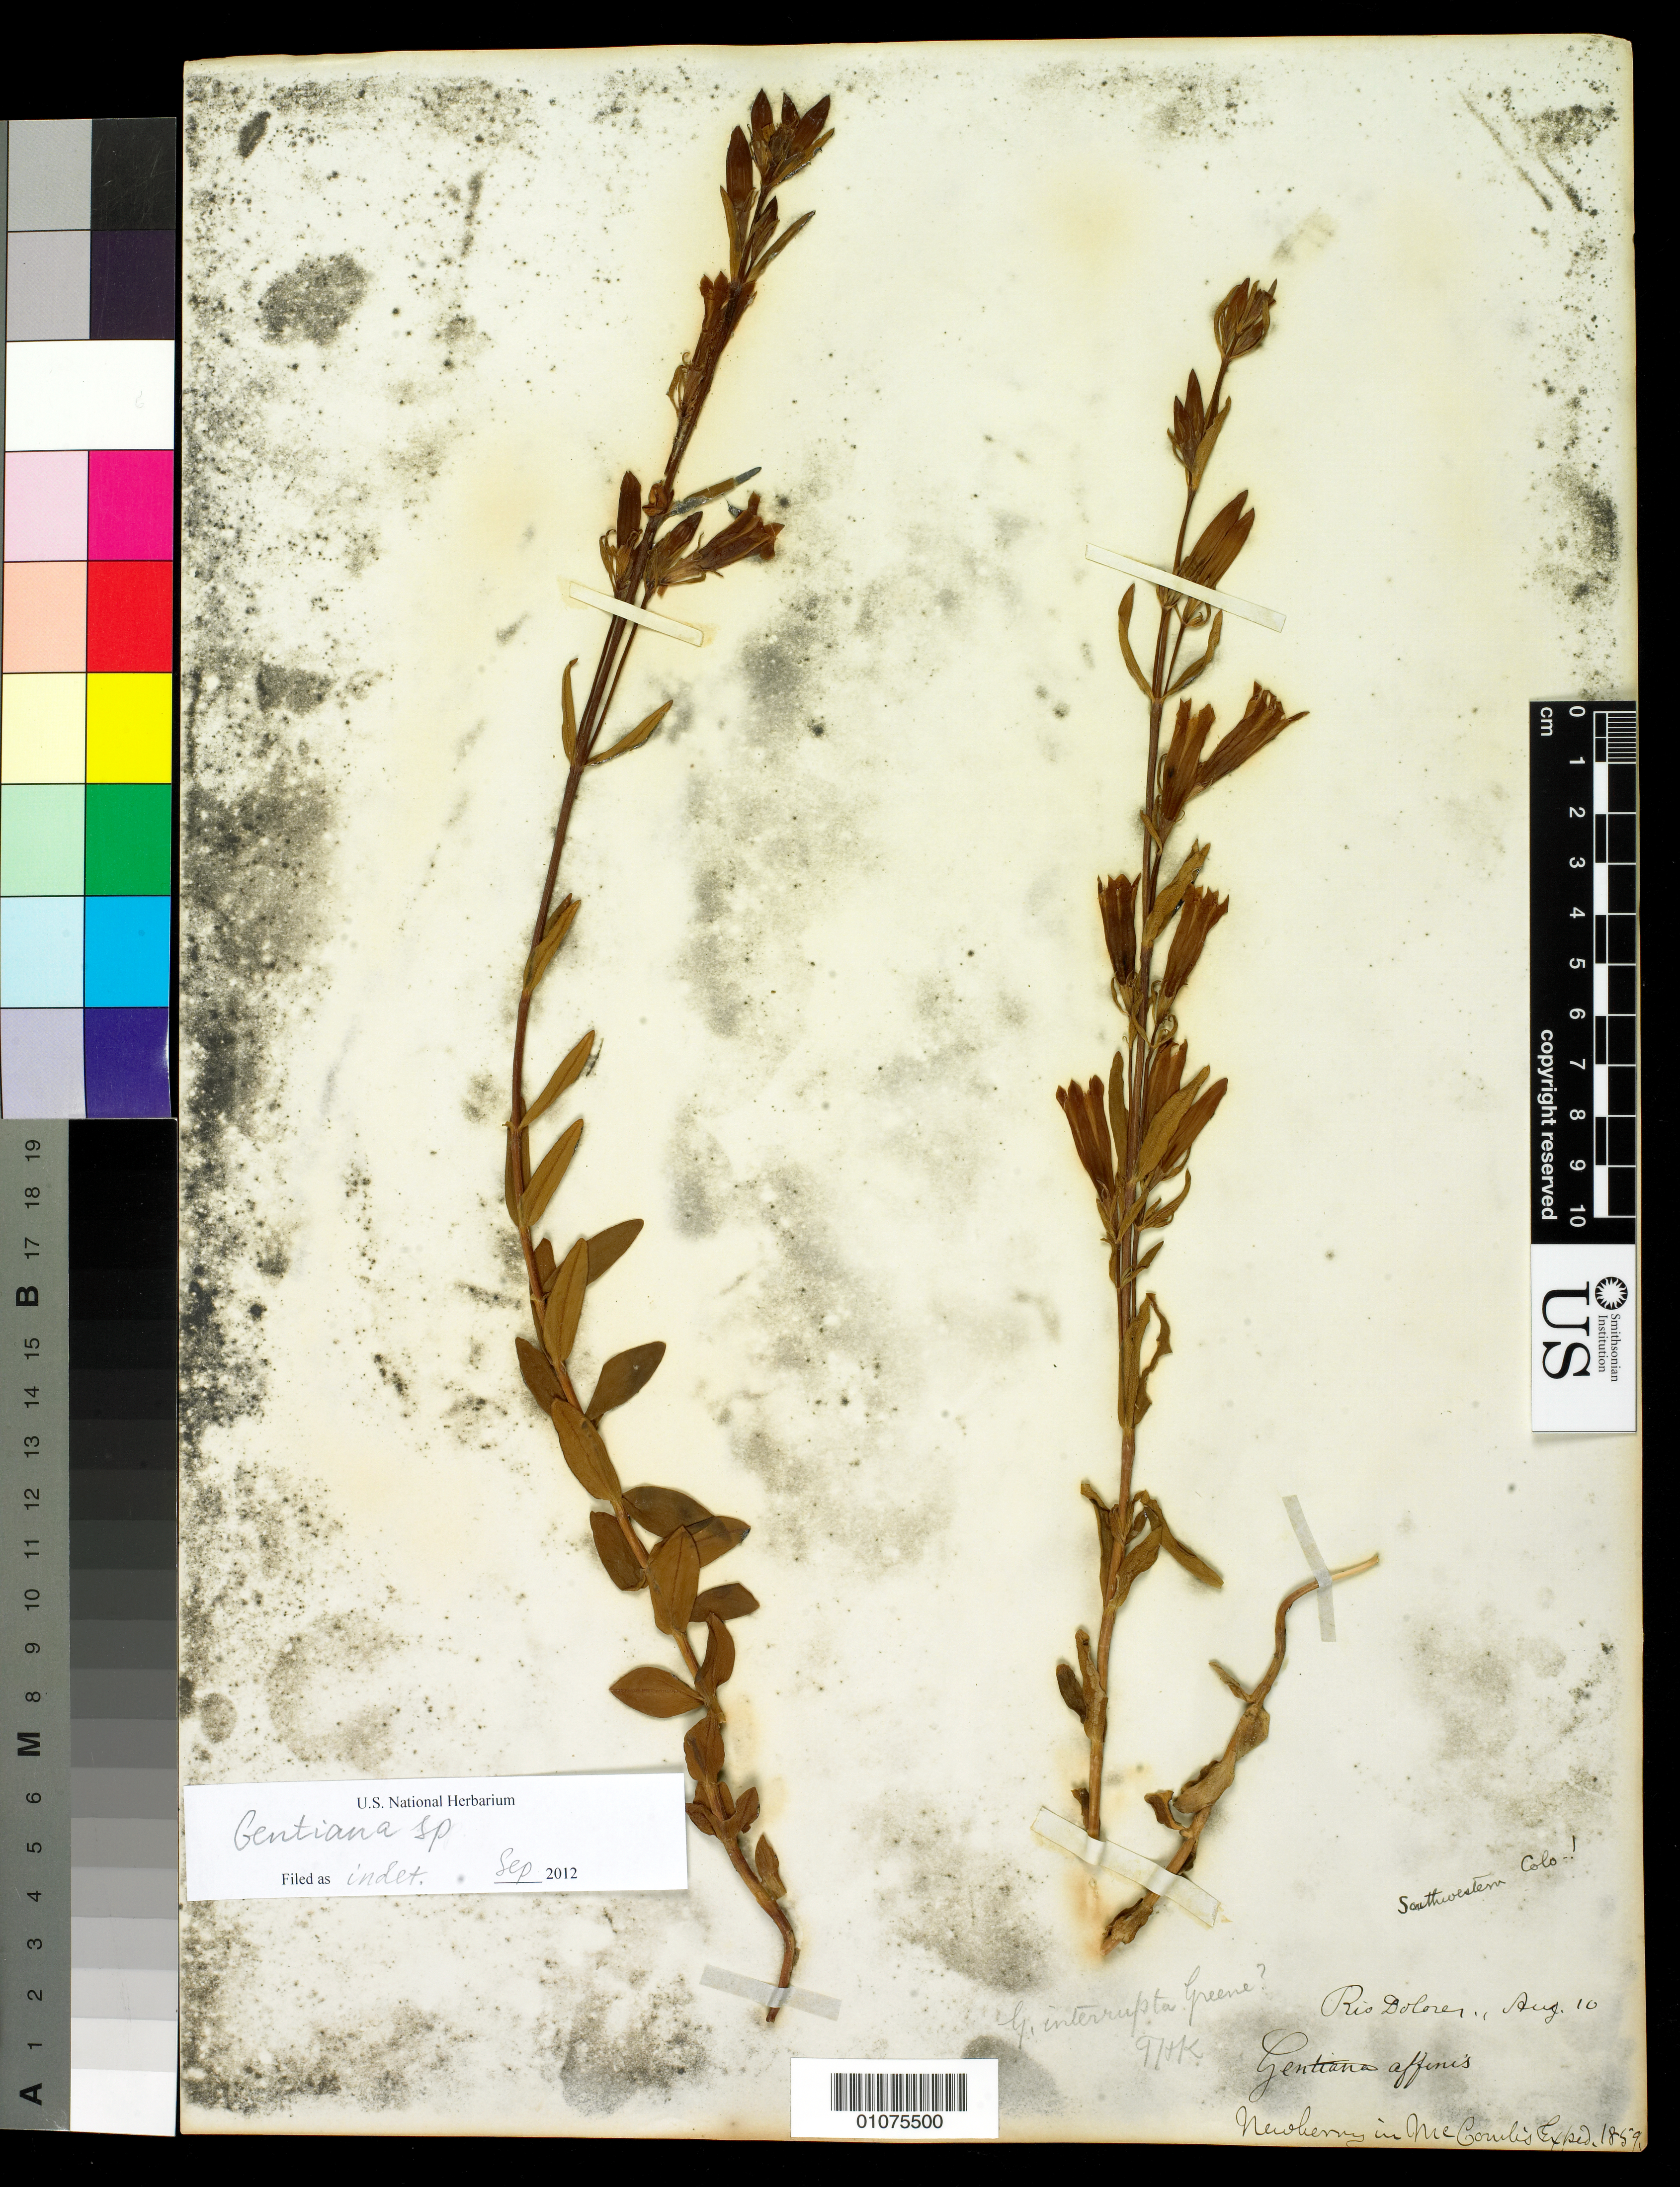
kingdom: Plantae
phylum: Tracheophyta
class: Magnoliopsida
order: Gentianales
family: Gentianaceae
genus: Gentiana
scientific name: Gentiana sp.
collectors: J. S. Newberry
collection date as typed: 10 Aug 1859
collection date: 1859-08-10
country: United States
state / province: Colorado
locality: Rio Dolores